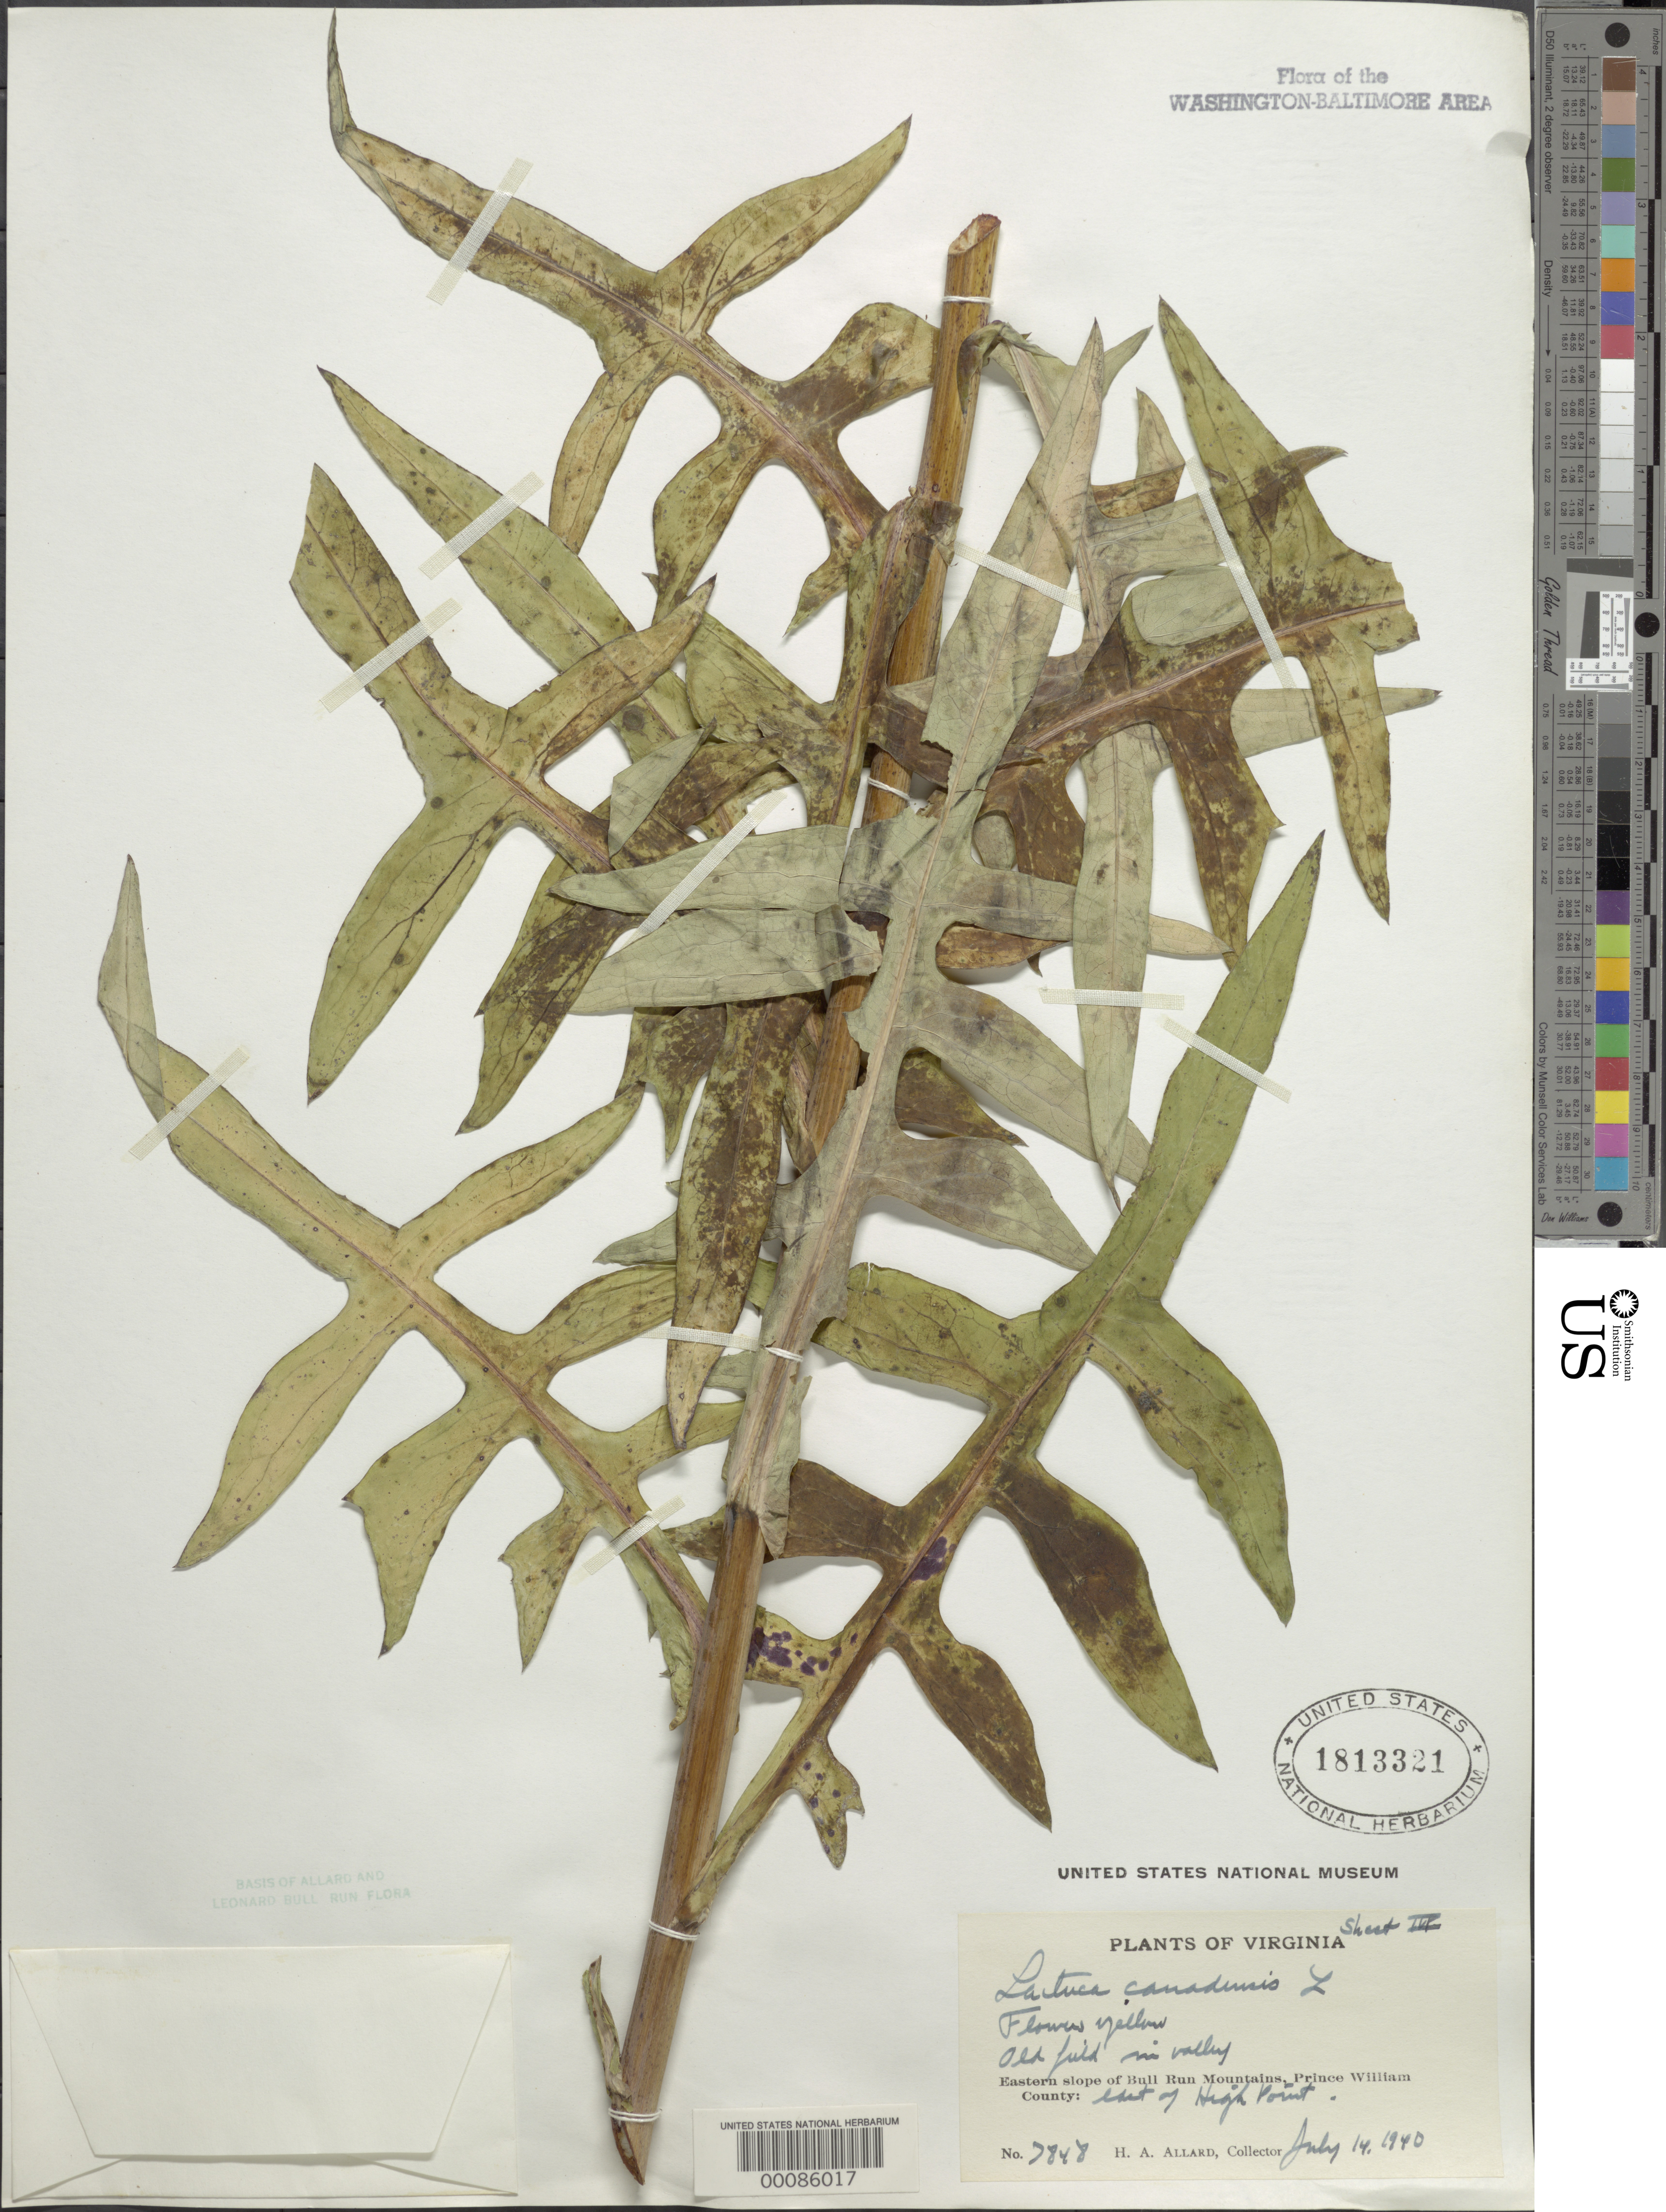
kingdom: Plantae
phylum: Tracheophyta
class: Magnoliopsida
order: Asterales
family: Asteraceae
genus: Lactuca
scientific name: Lactuca canadensis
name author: L.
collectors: H. A. Allard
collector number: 7848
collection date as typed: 14 Jul 1940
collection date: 1940-07-14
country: United States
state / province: Virginia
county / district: Prince William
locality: East of High Point eastern slope of Bull Run Mountains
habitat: Old field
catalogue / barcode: US 1813321